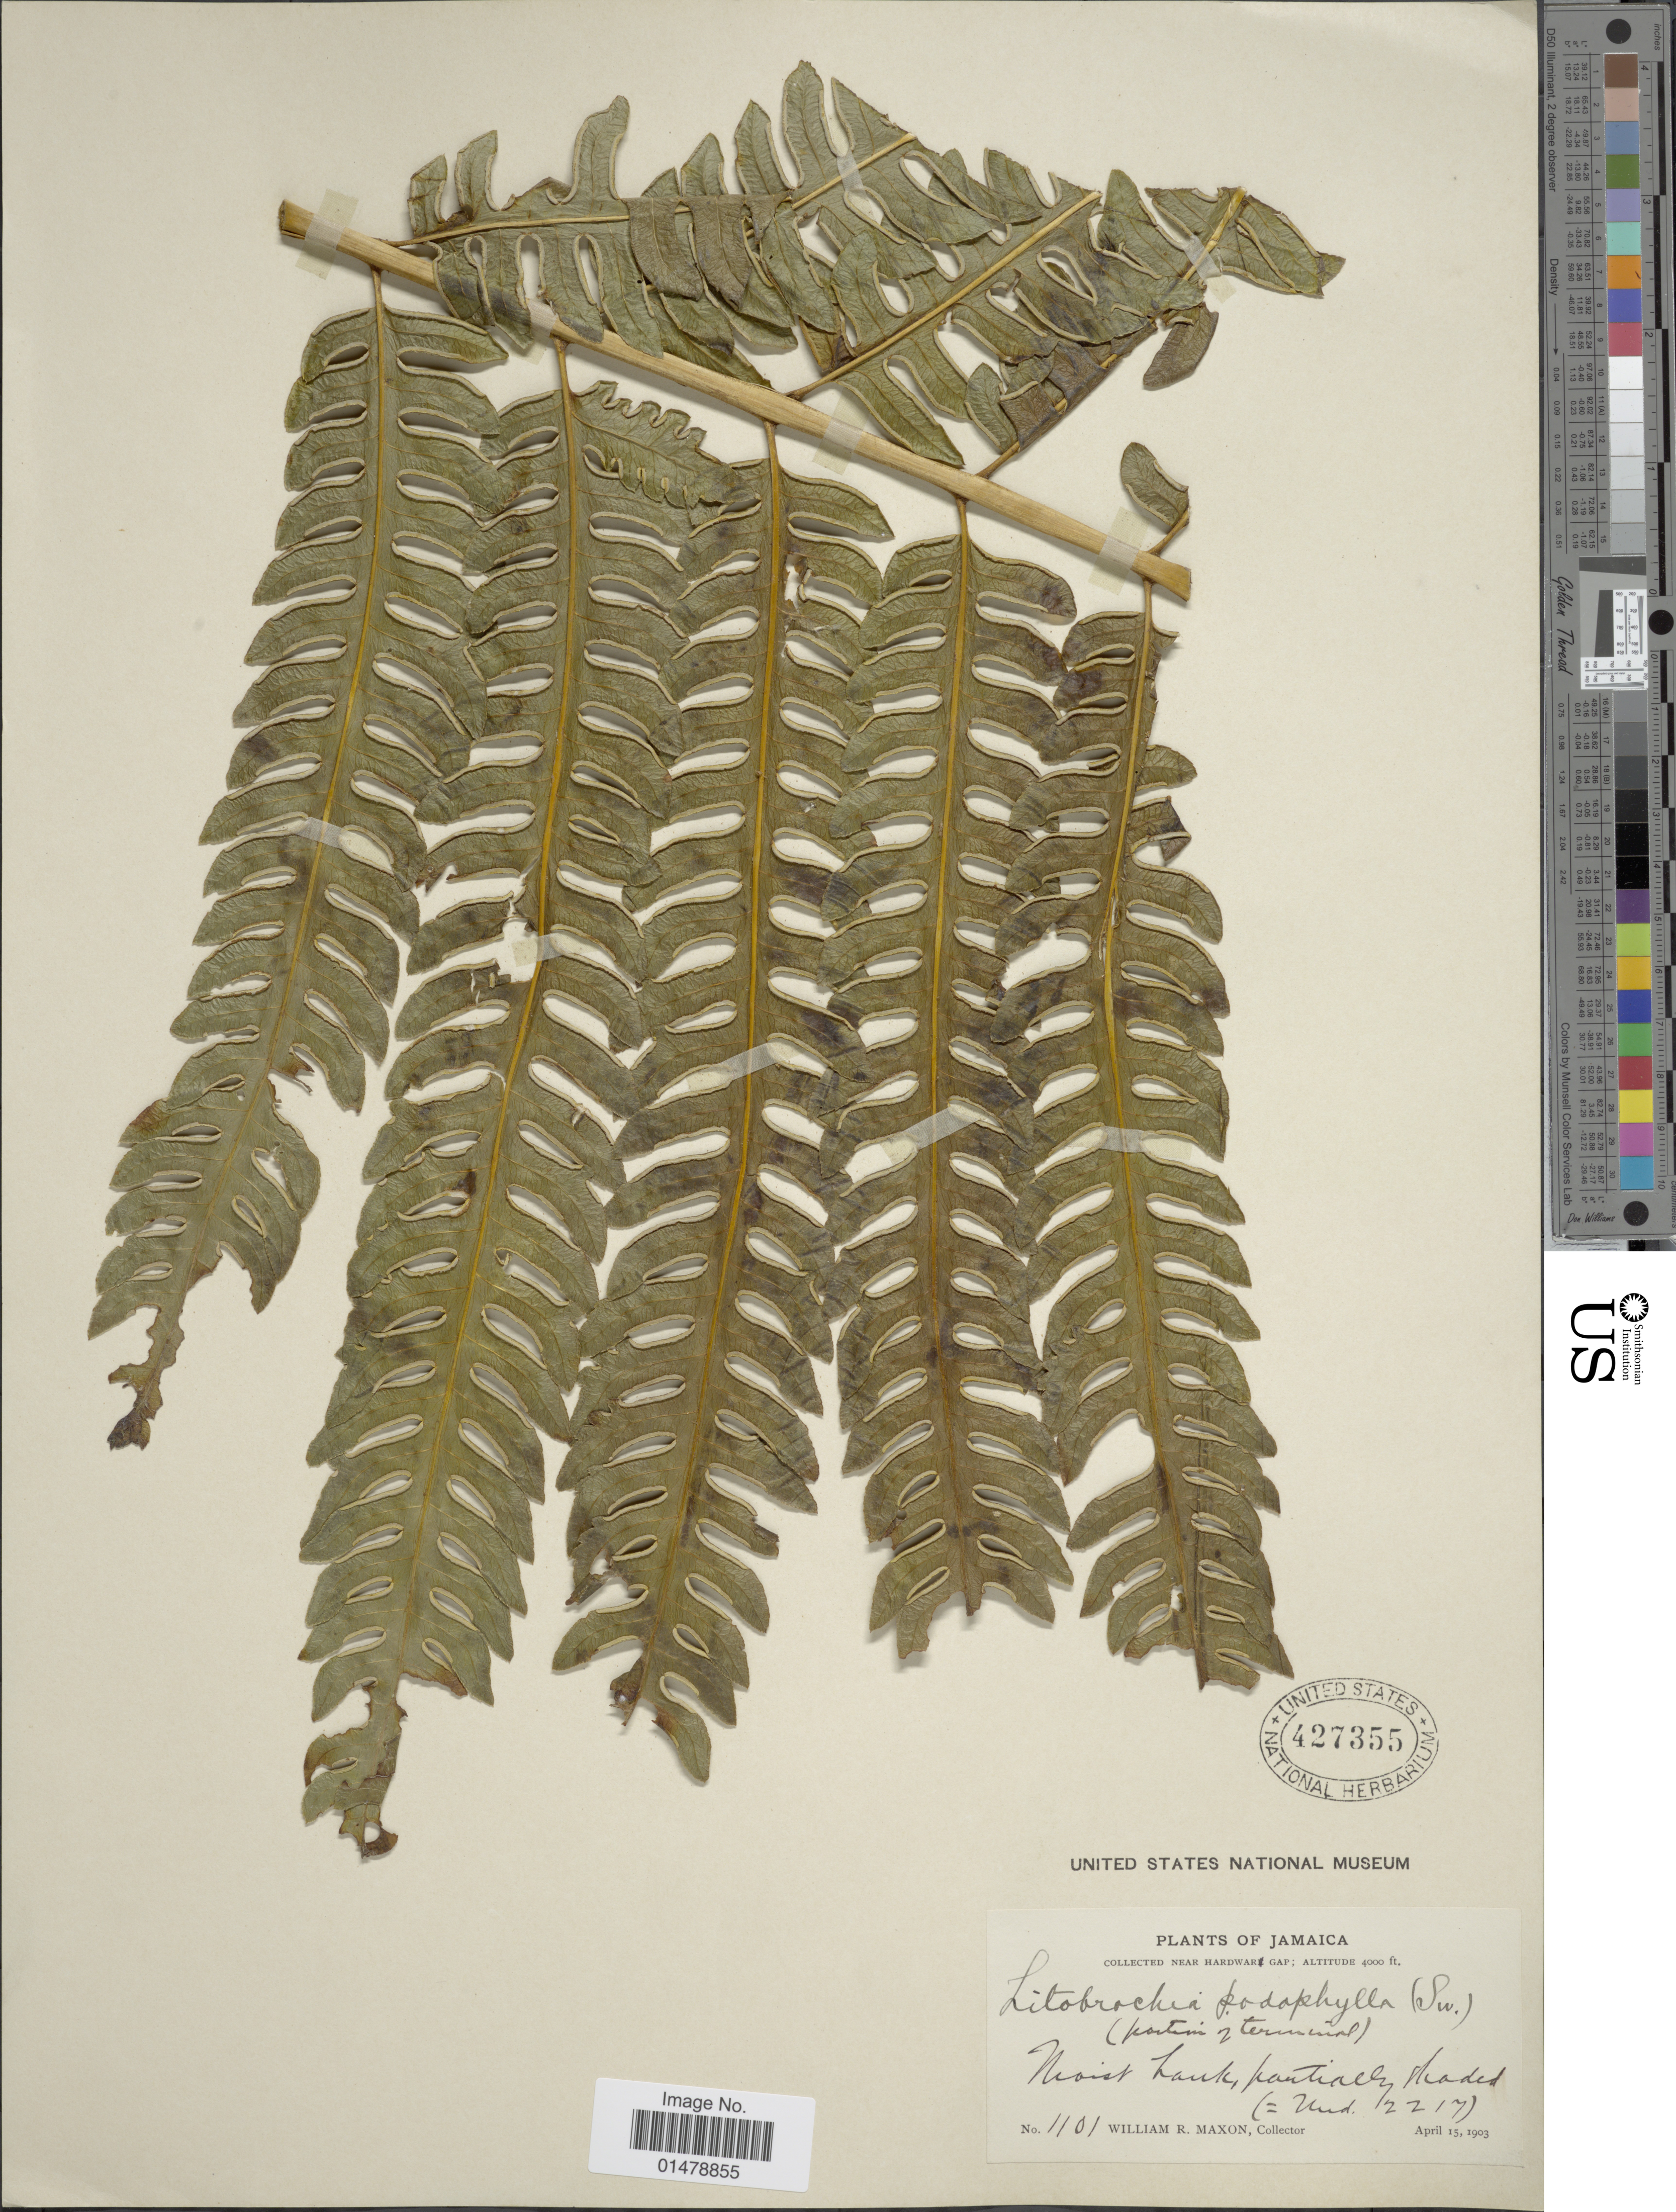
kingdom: Plantae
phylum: Tracheophyta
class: Polypodiopsida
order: Polypodiales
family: Pteridaceae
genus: Pteris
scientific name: Pteris podophylla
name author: Sw.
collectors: W. R. Maxon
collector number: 1101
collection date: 1903-04-15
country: Jamaica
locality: Near Hardwar Gap. Moist bank, partially shaded.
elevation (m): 1219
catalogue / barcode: US 427355